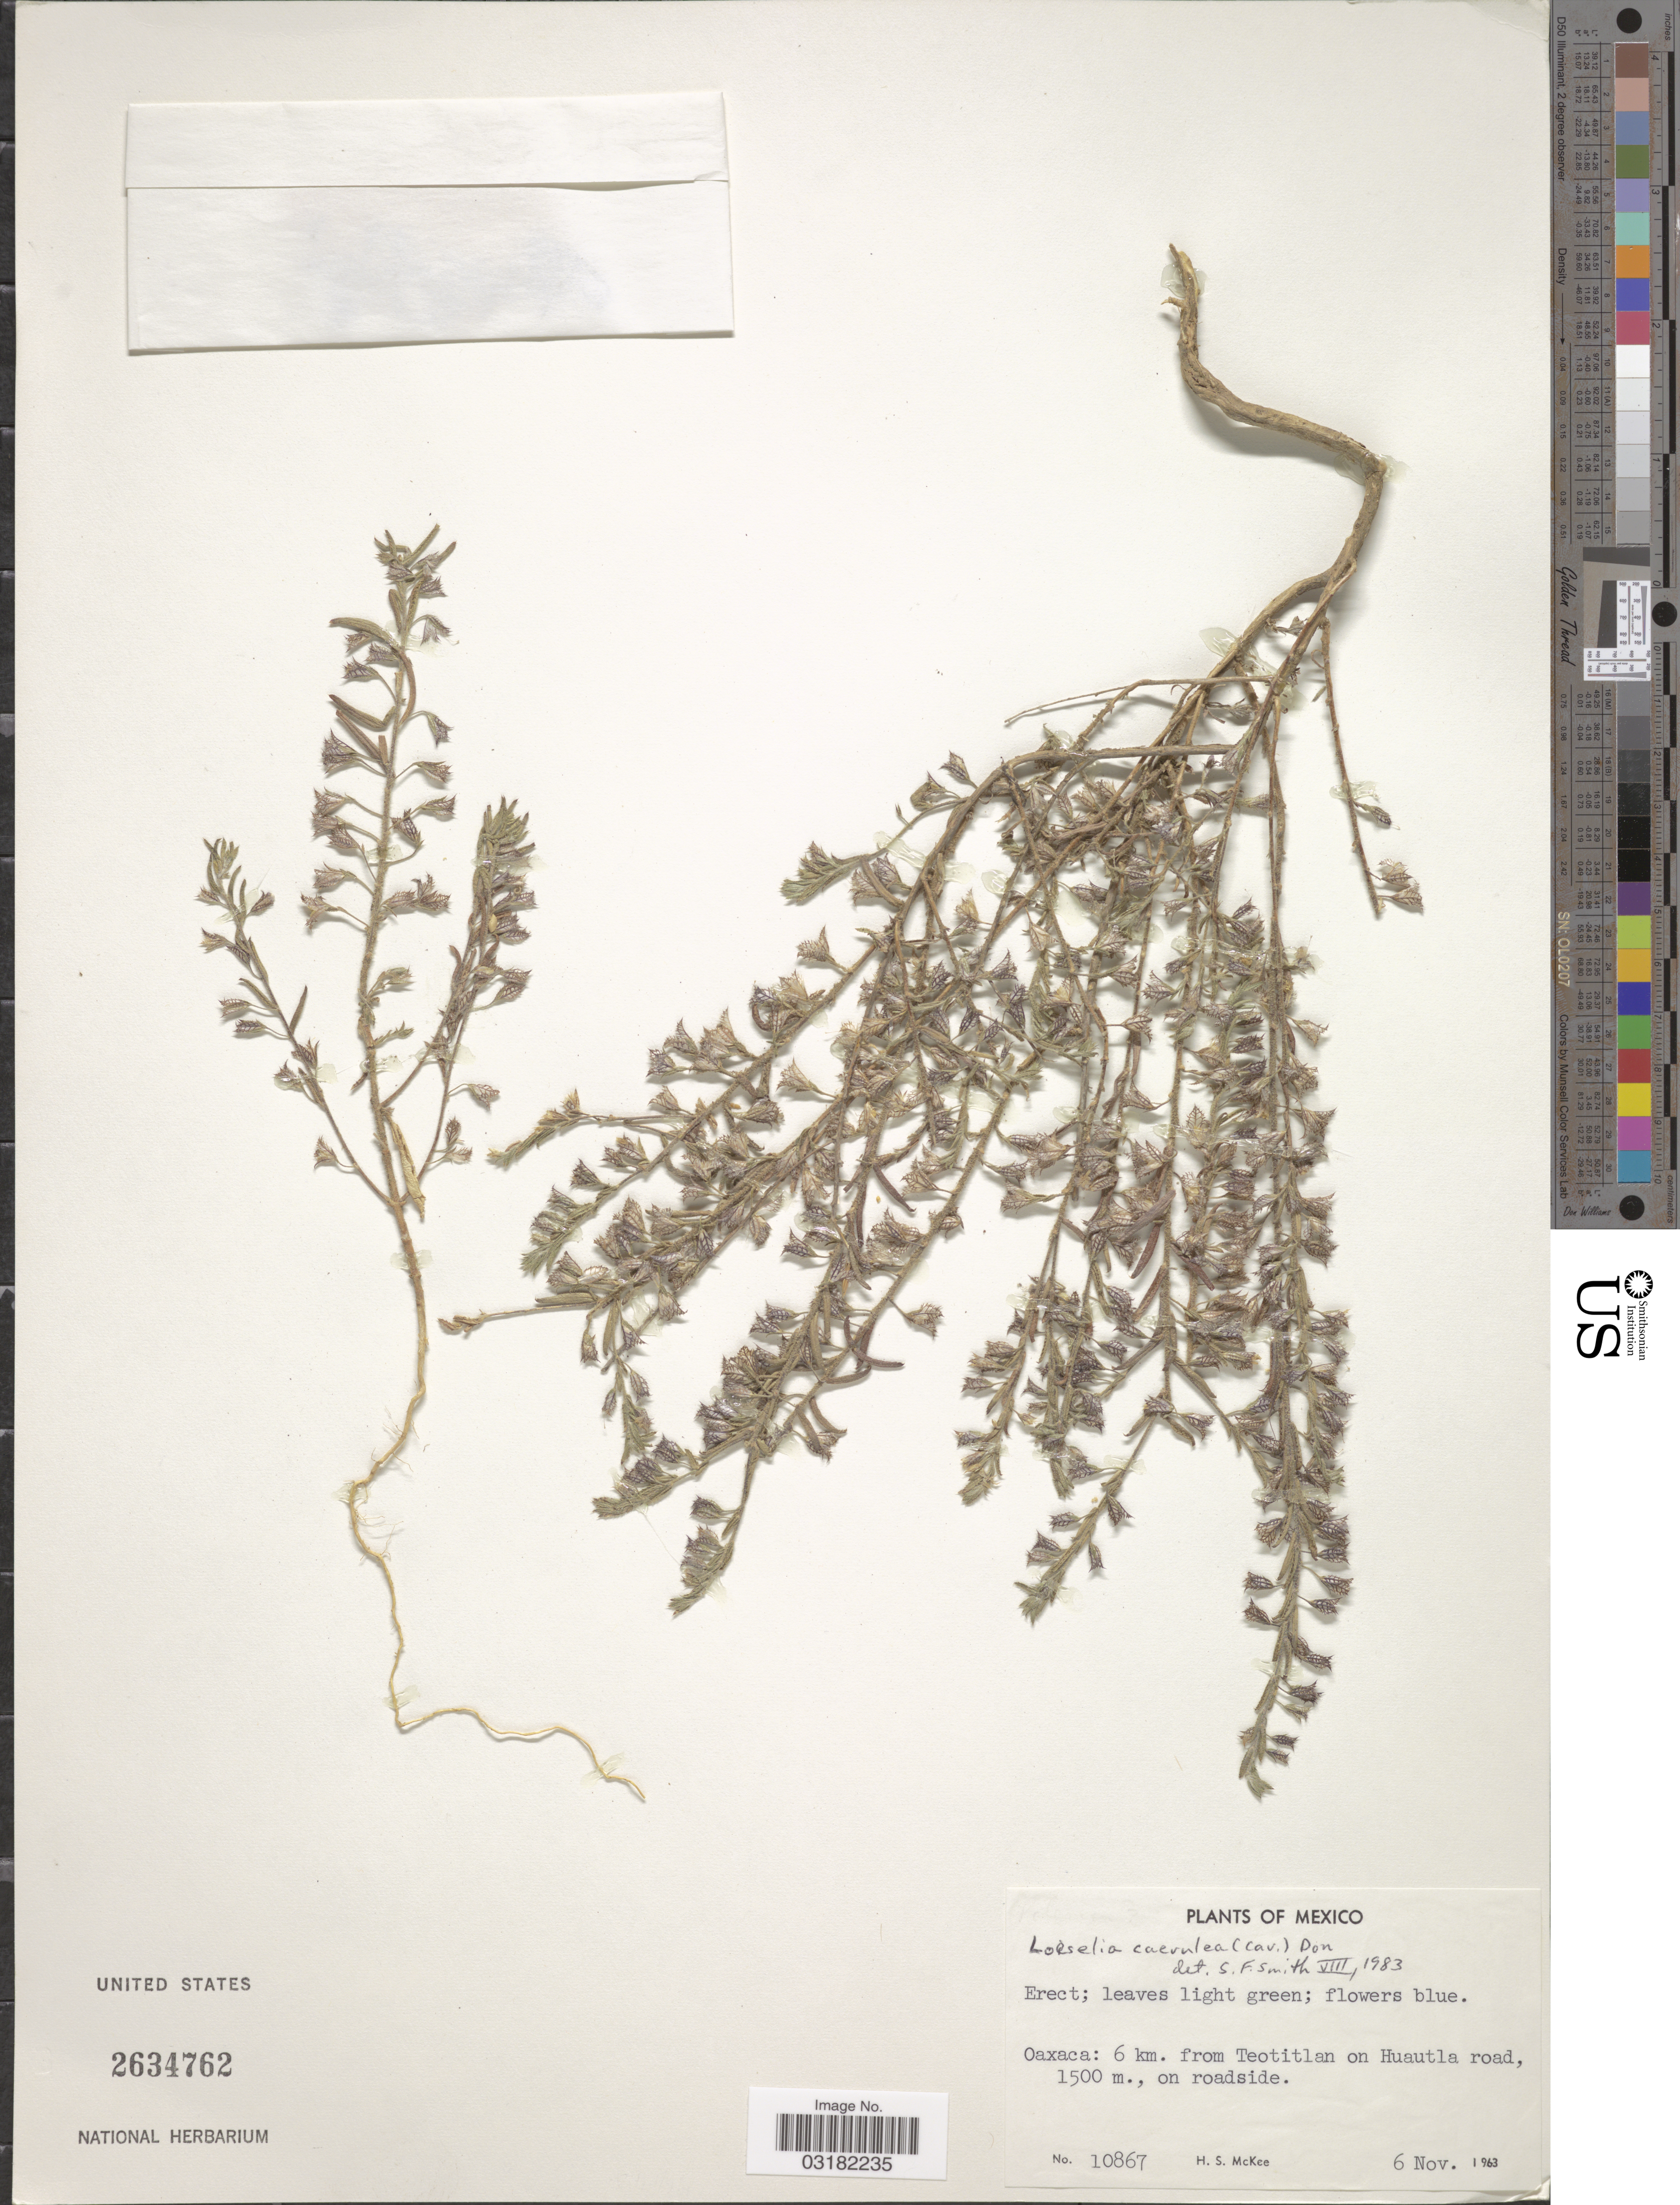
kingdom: Plantae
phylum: Tracheophyta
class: Magnoliopsida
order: Ericales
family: Polemoniaceae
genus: Loeselia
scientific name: Loeselia caerulea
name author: (Cav.) G. Don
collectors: H. S. McKee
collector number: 10867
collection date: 1963-11-06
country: Mexico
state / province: Oaxaca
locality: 6 km. from Teotitlan on Huautla road., on roadside.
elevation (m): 1500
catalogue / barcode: US 2634762